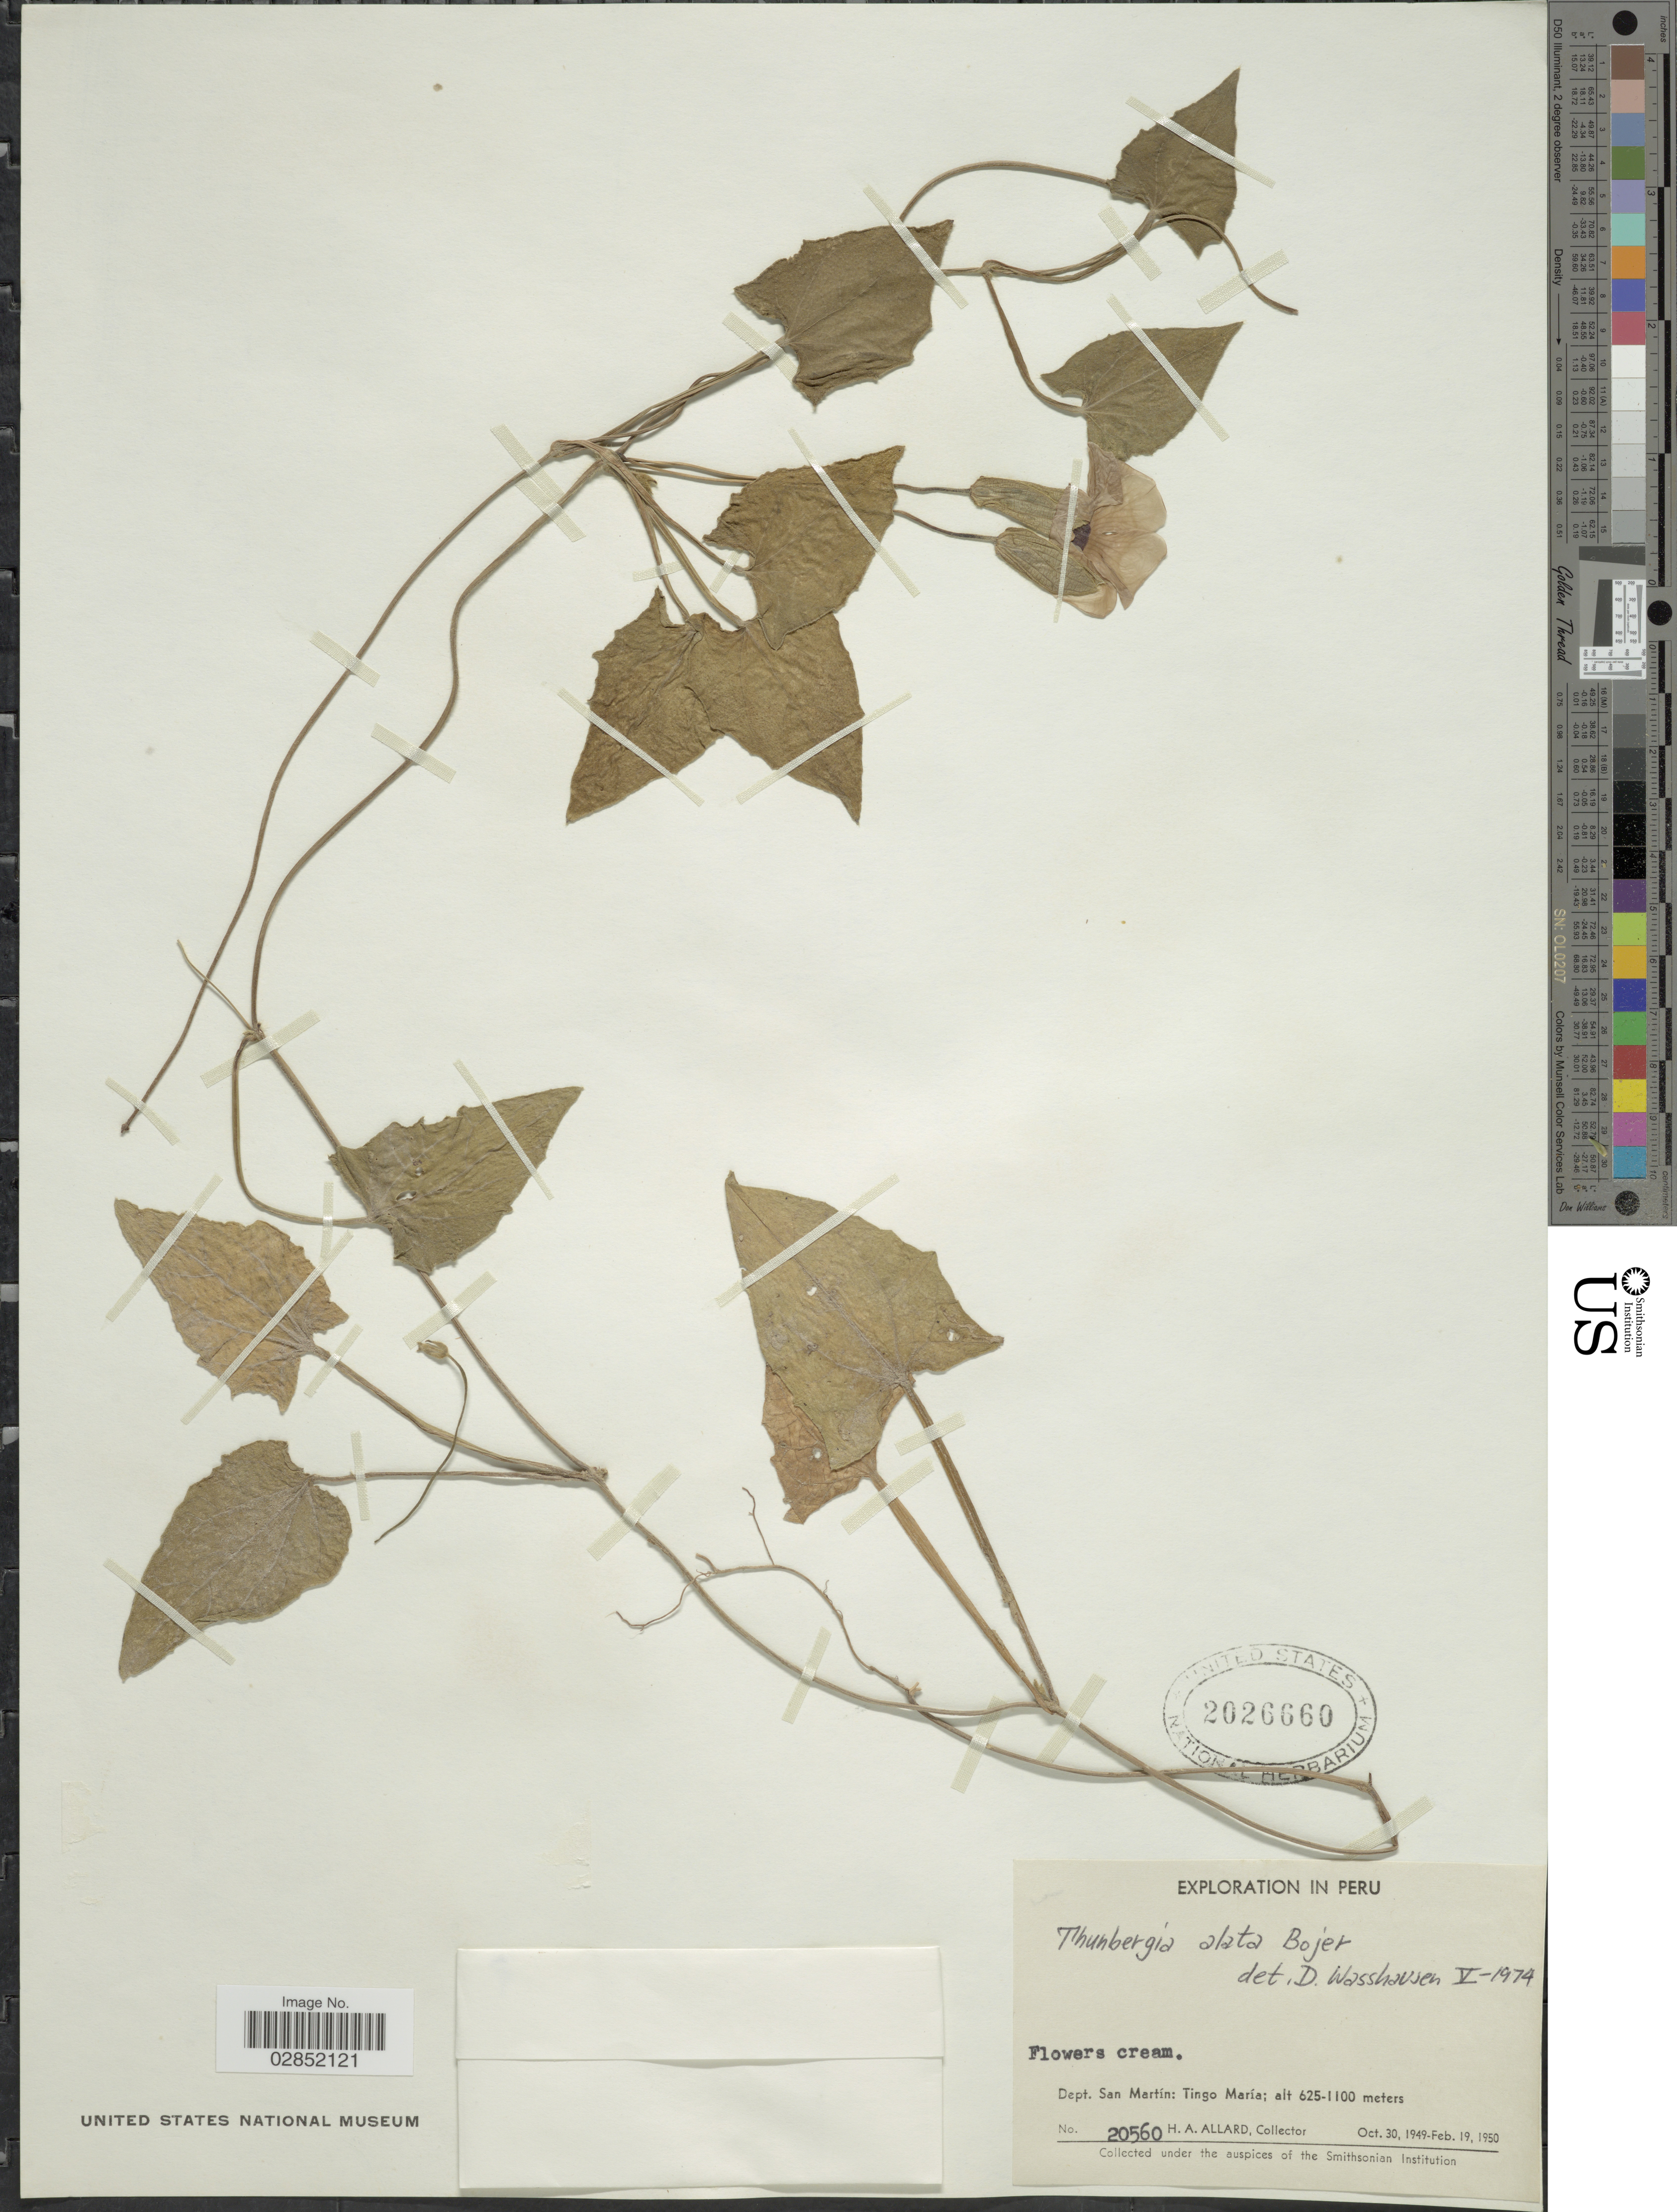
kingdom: Plantae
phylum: Tracheophyta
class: Magnoliopsida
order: Lamiales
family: Acanthaceae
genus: Thunbergia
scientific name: Thunbergia alata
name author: Bojer ex Sims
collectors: H. A. Allard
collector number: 20560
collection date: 1949-10-30/1950-02-19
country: Peru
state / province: San Martín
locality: Dept. San Martín: Tingo María.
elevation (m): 625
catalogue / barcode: US 2026660